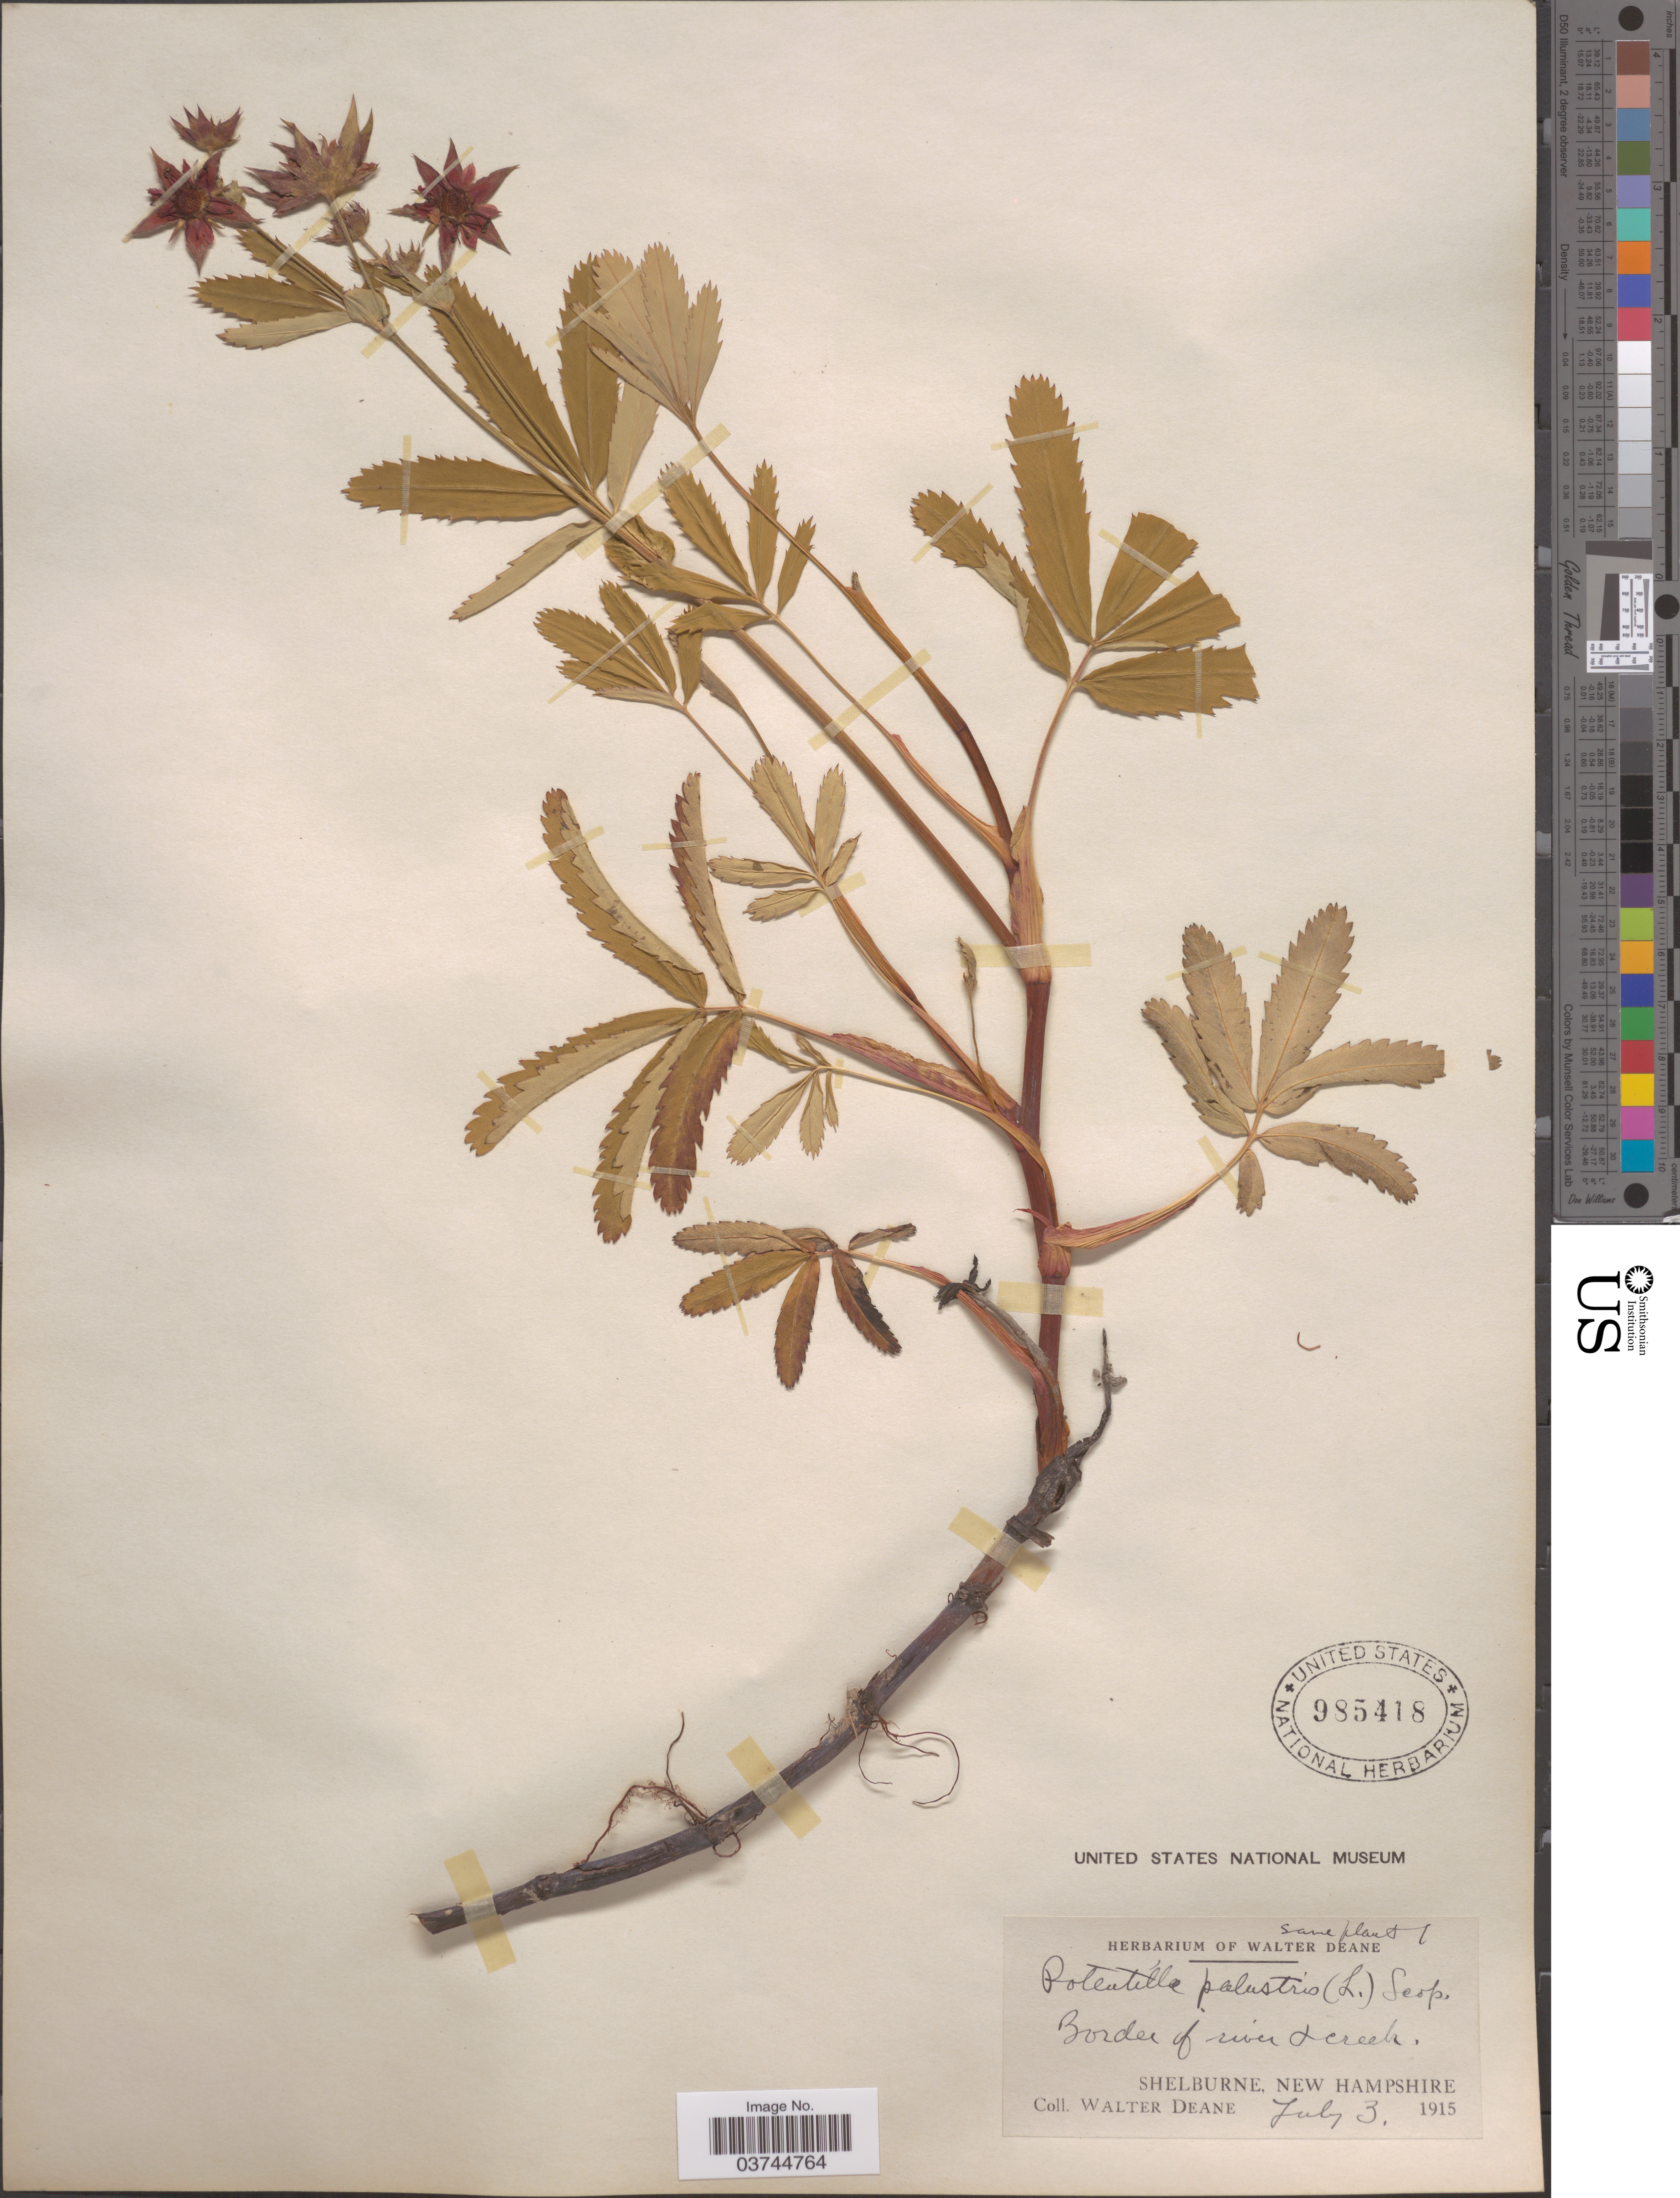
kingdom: Plantae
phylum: Tracheophyta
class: Magnoliopsida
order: Rosales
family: Rosaceae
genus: Comarum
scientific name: Comarum palustre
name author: L.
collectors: W. Deane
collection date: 1915-07-03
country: United States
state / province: New Hampshire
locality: Shelburne.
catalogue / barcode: US 985418